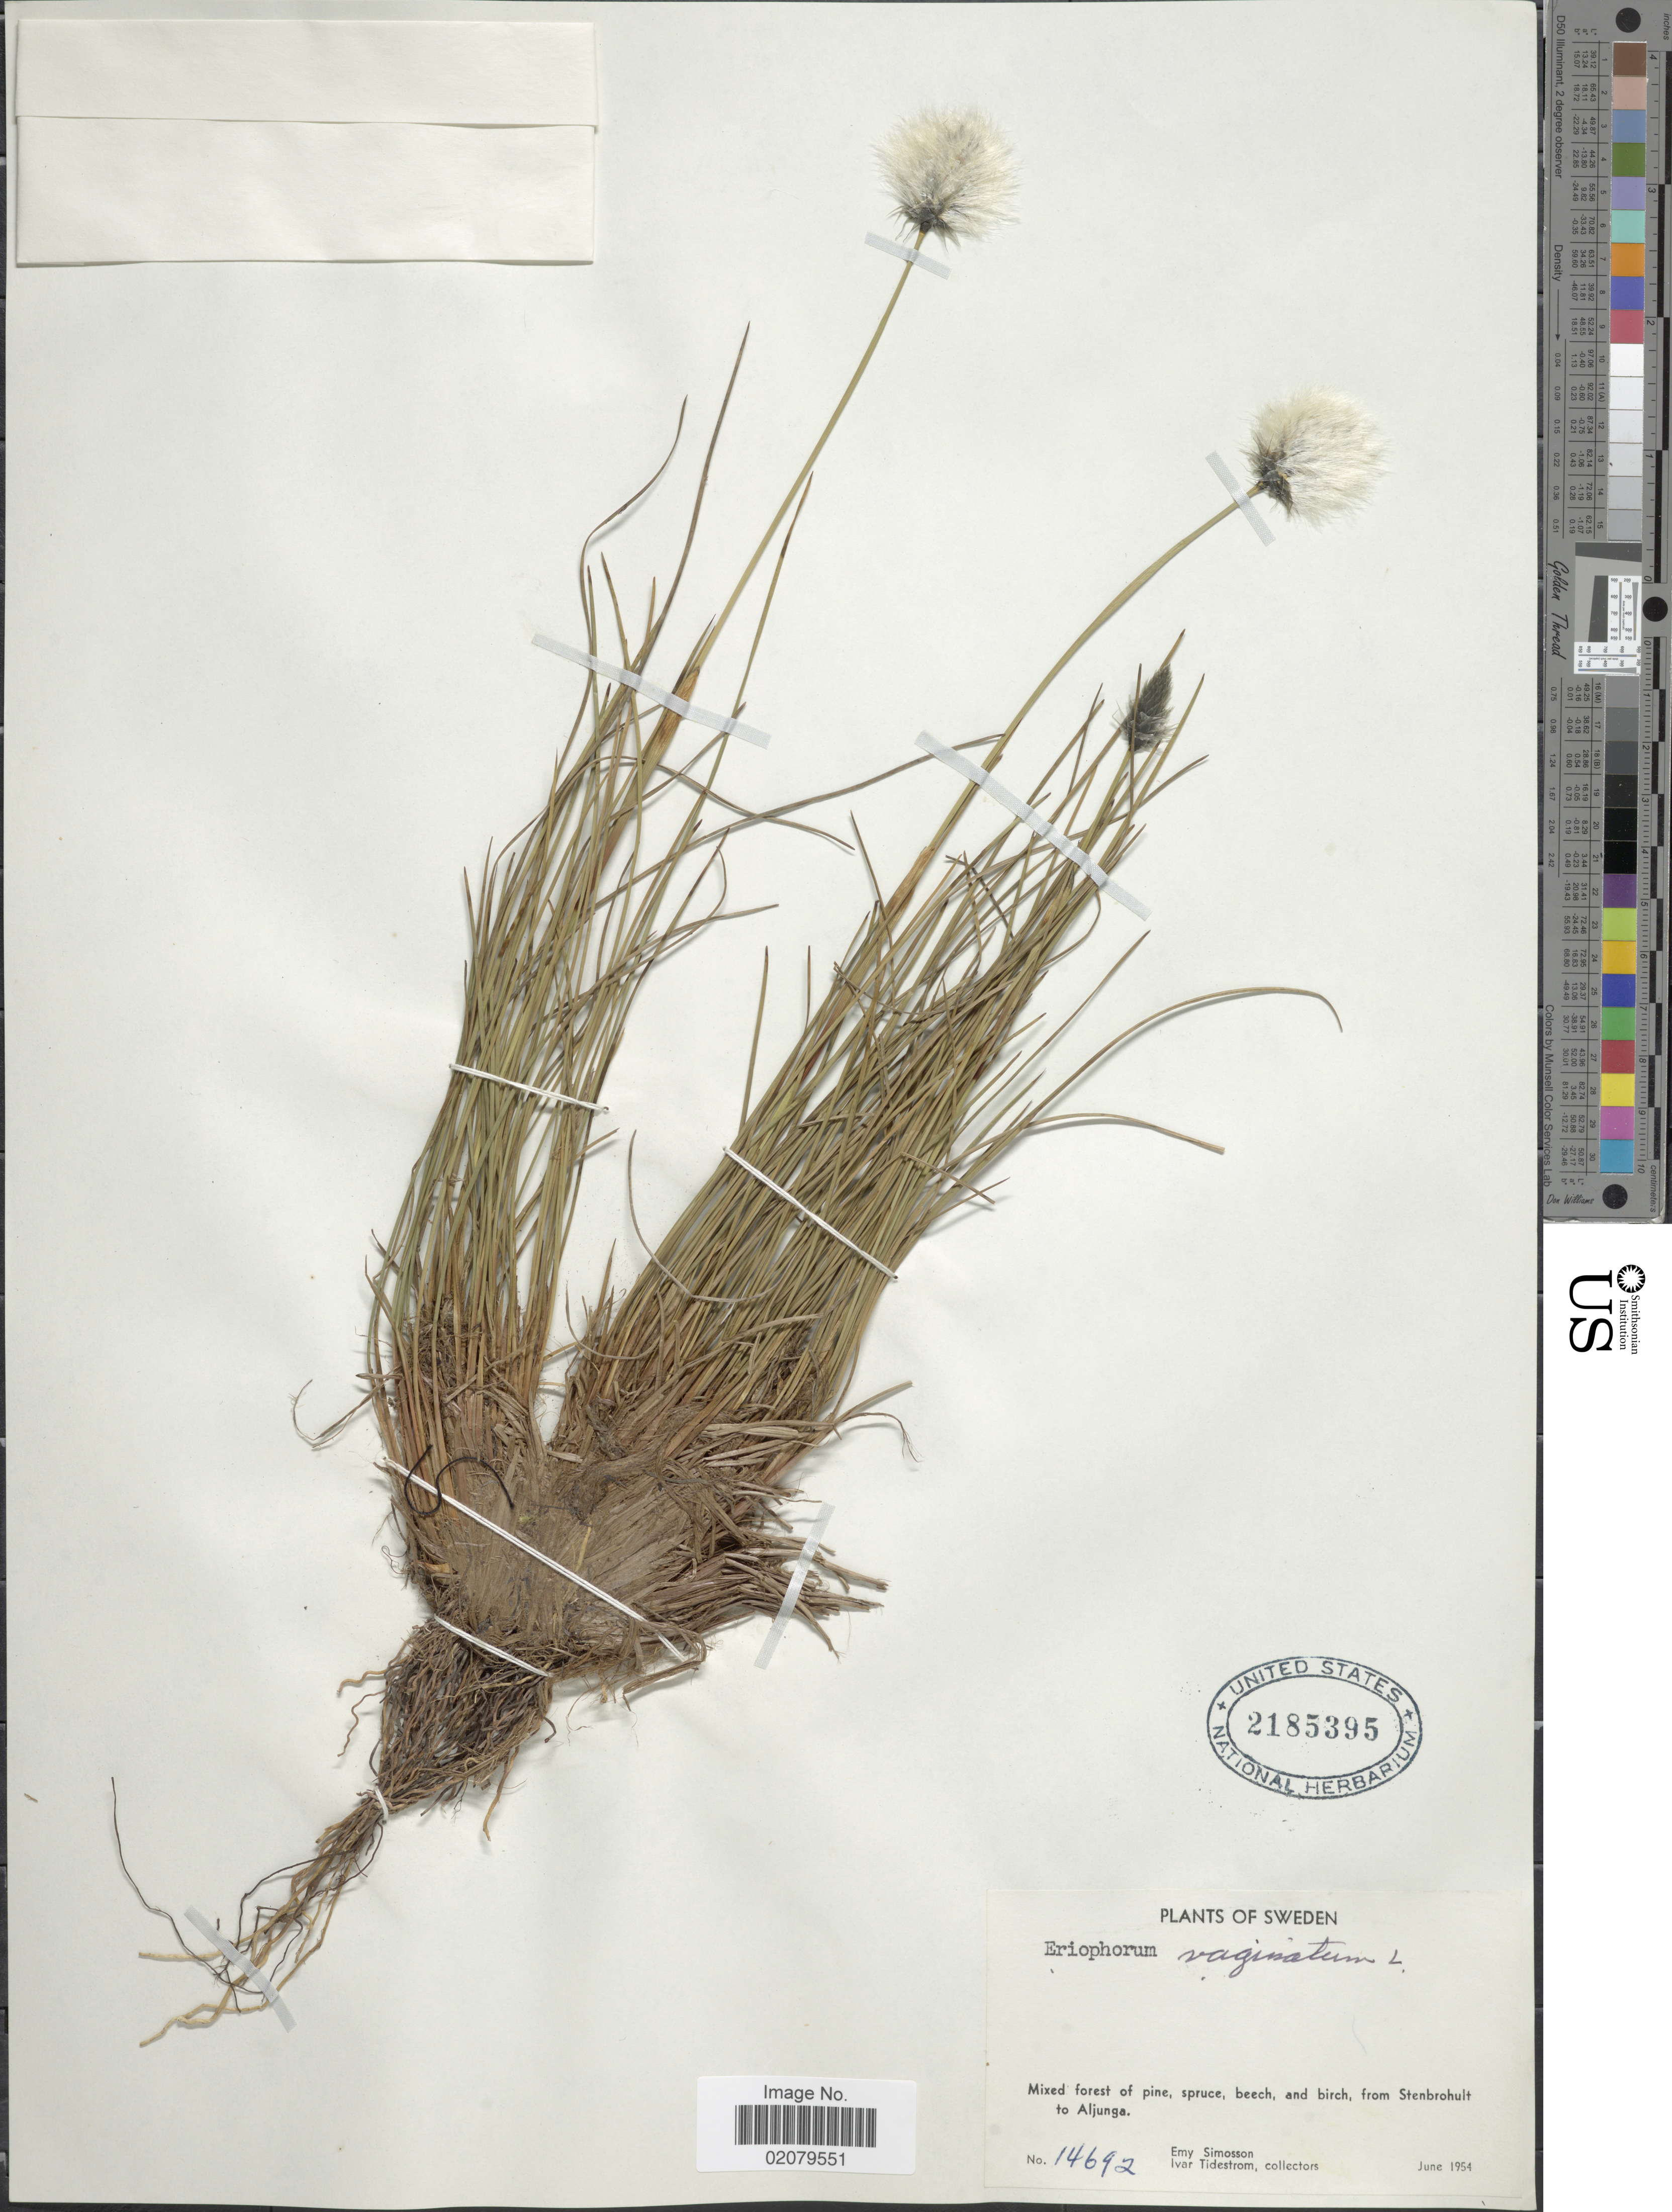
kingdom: Plantae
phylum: Tracheophyta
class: Liliopsida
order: Poales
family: Cyperaceae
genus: Eriophorum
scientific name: Eriophorum vaginatum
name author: L.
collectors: E. Simosson & I. F. Tidestrom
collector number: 14692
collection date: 1954-06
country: Sweden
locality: From Stenbrohult to Aljunga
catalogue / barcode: US 2185395